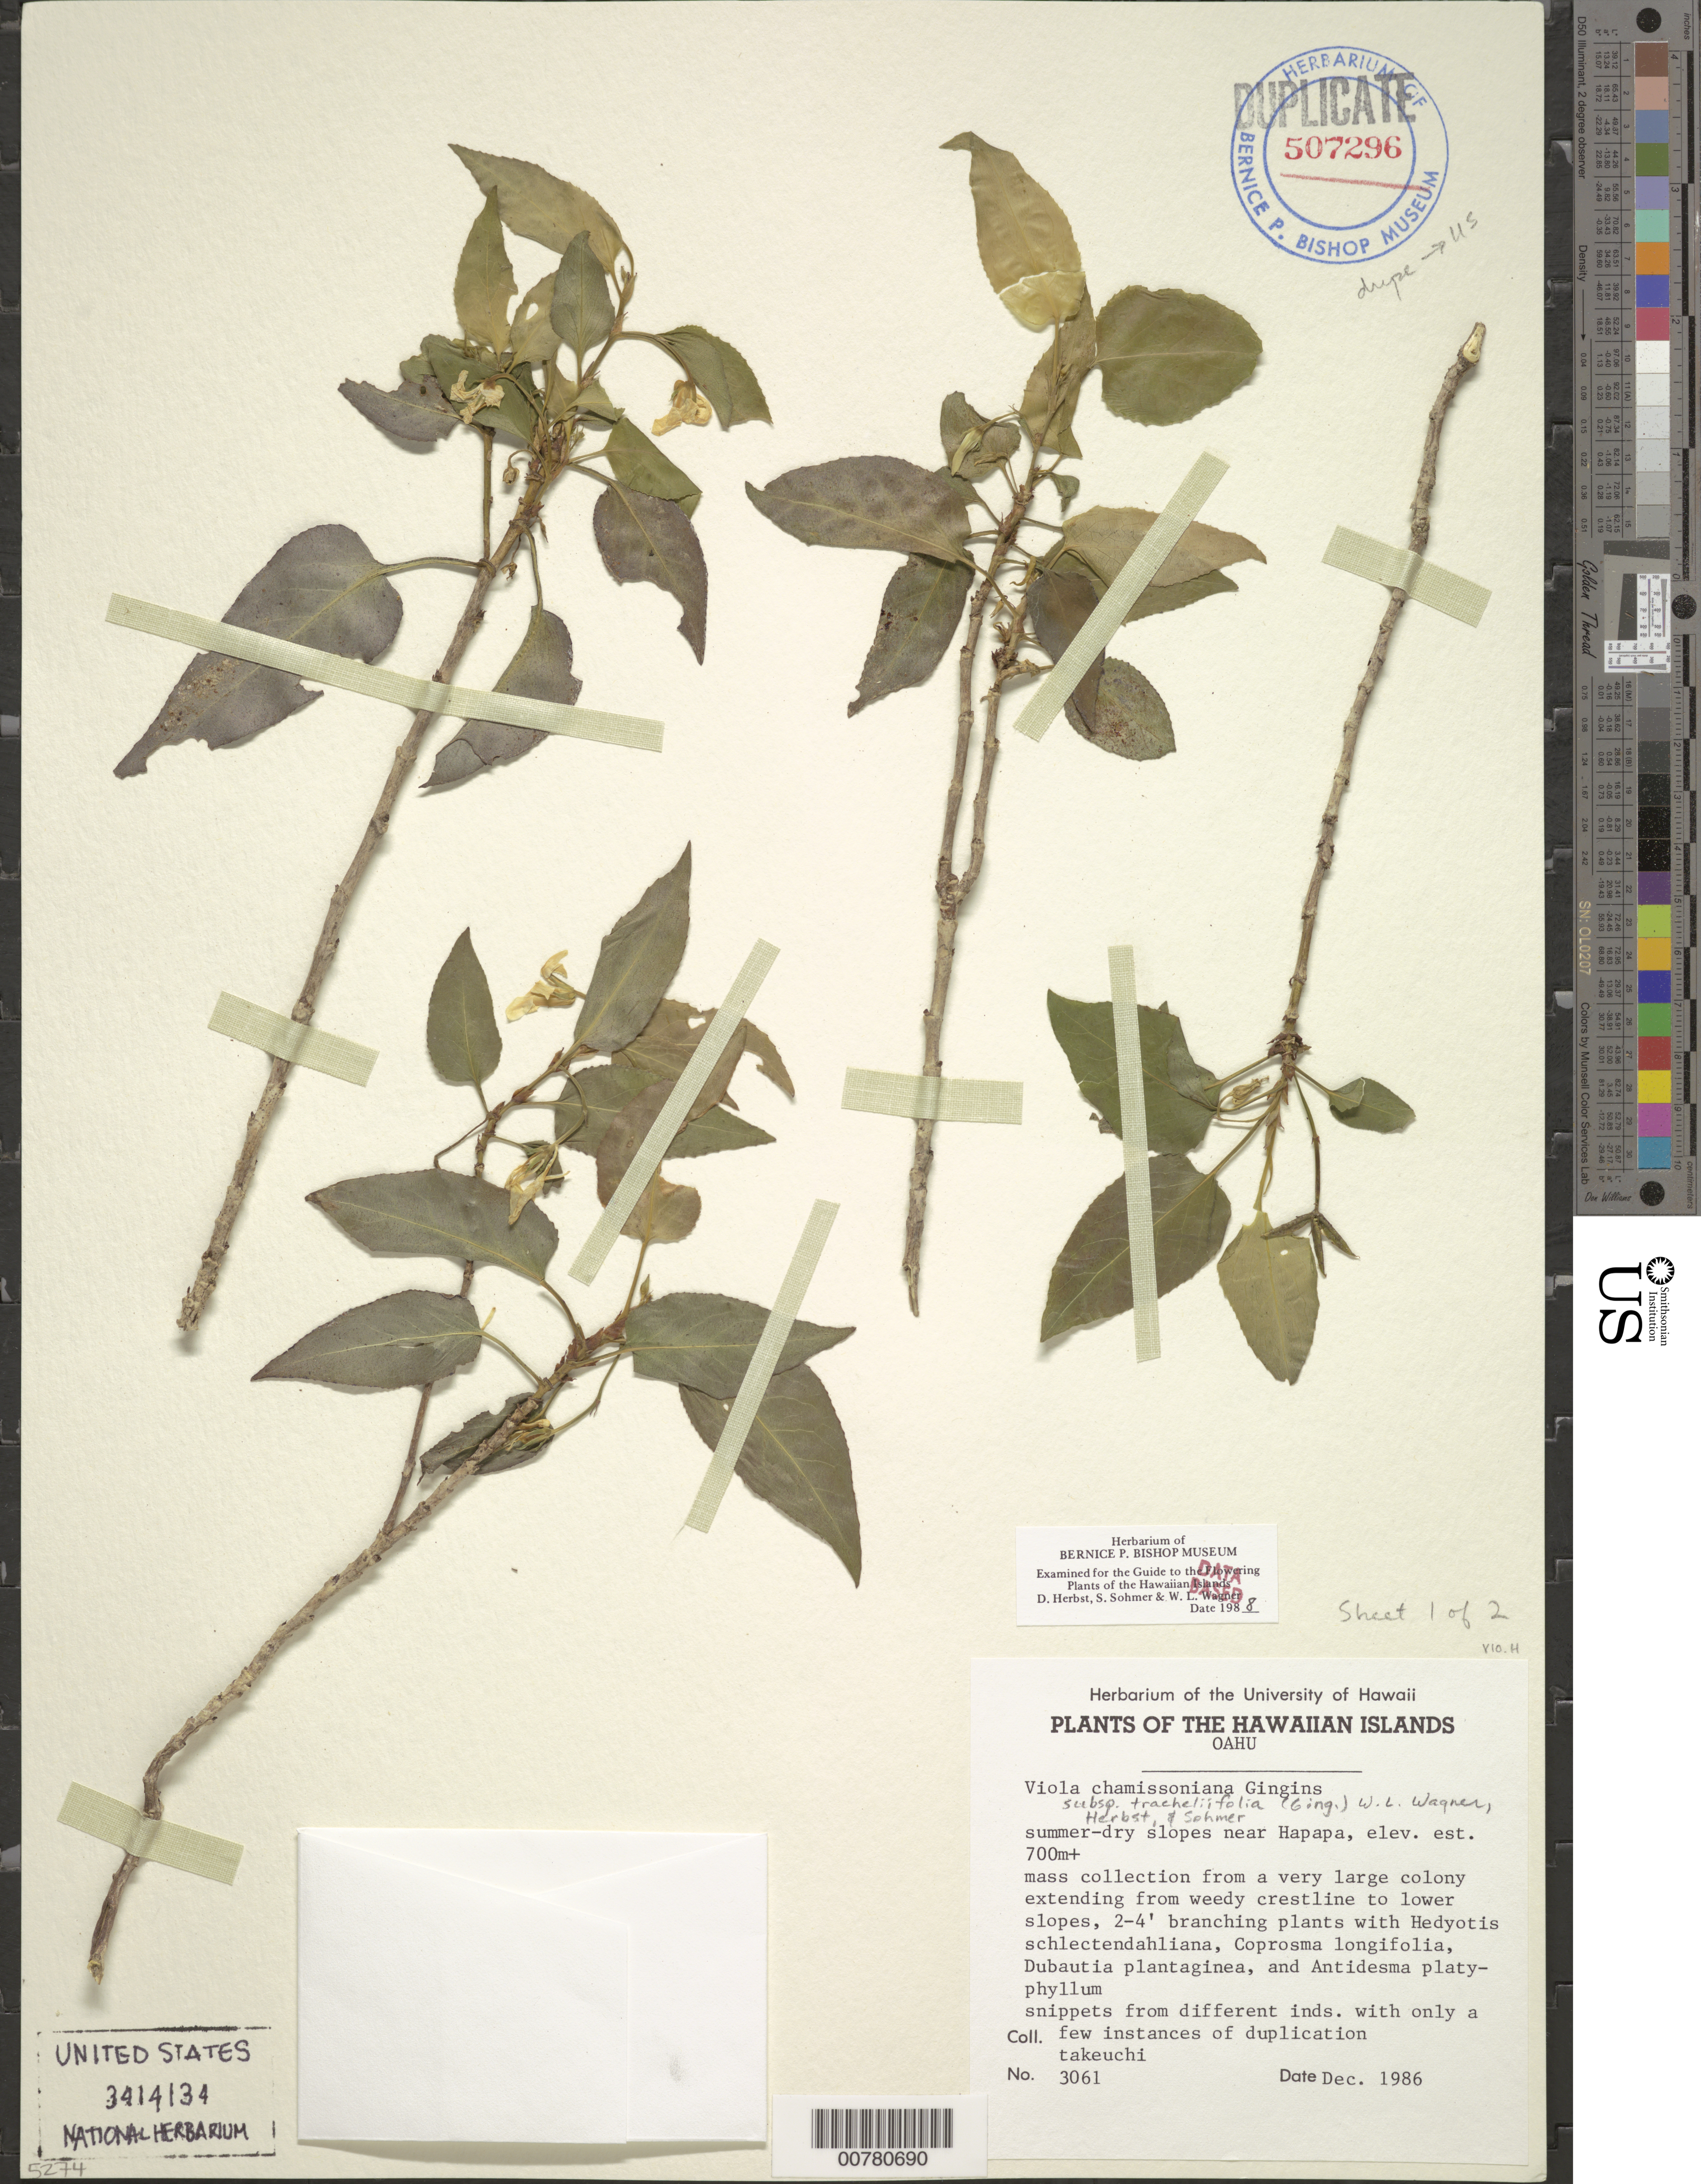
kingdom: Plantae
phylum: Tracheophyta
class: Magnoliopsida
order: Malpighiales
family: Violaceae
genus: Viola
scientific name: Viola chamissoniana subsp. tracheliifolia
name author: (Ging.) W.L. Wagner et al.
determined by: Wagner, W. L.; Herbst, D. R.; Sohmer, S. H.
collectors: W. N. Takeuchi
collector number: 3061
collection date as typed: Dec 1986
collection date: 1986-12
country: United States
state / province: Hawaii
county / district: Honolulu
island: Oahu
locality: Hapapa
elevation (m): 700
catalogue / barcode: US 3414134